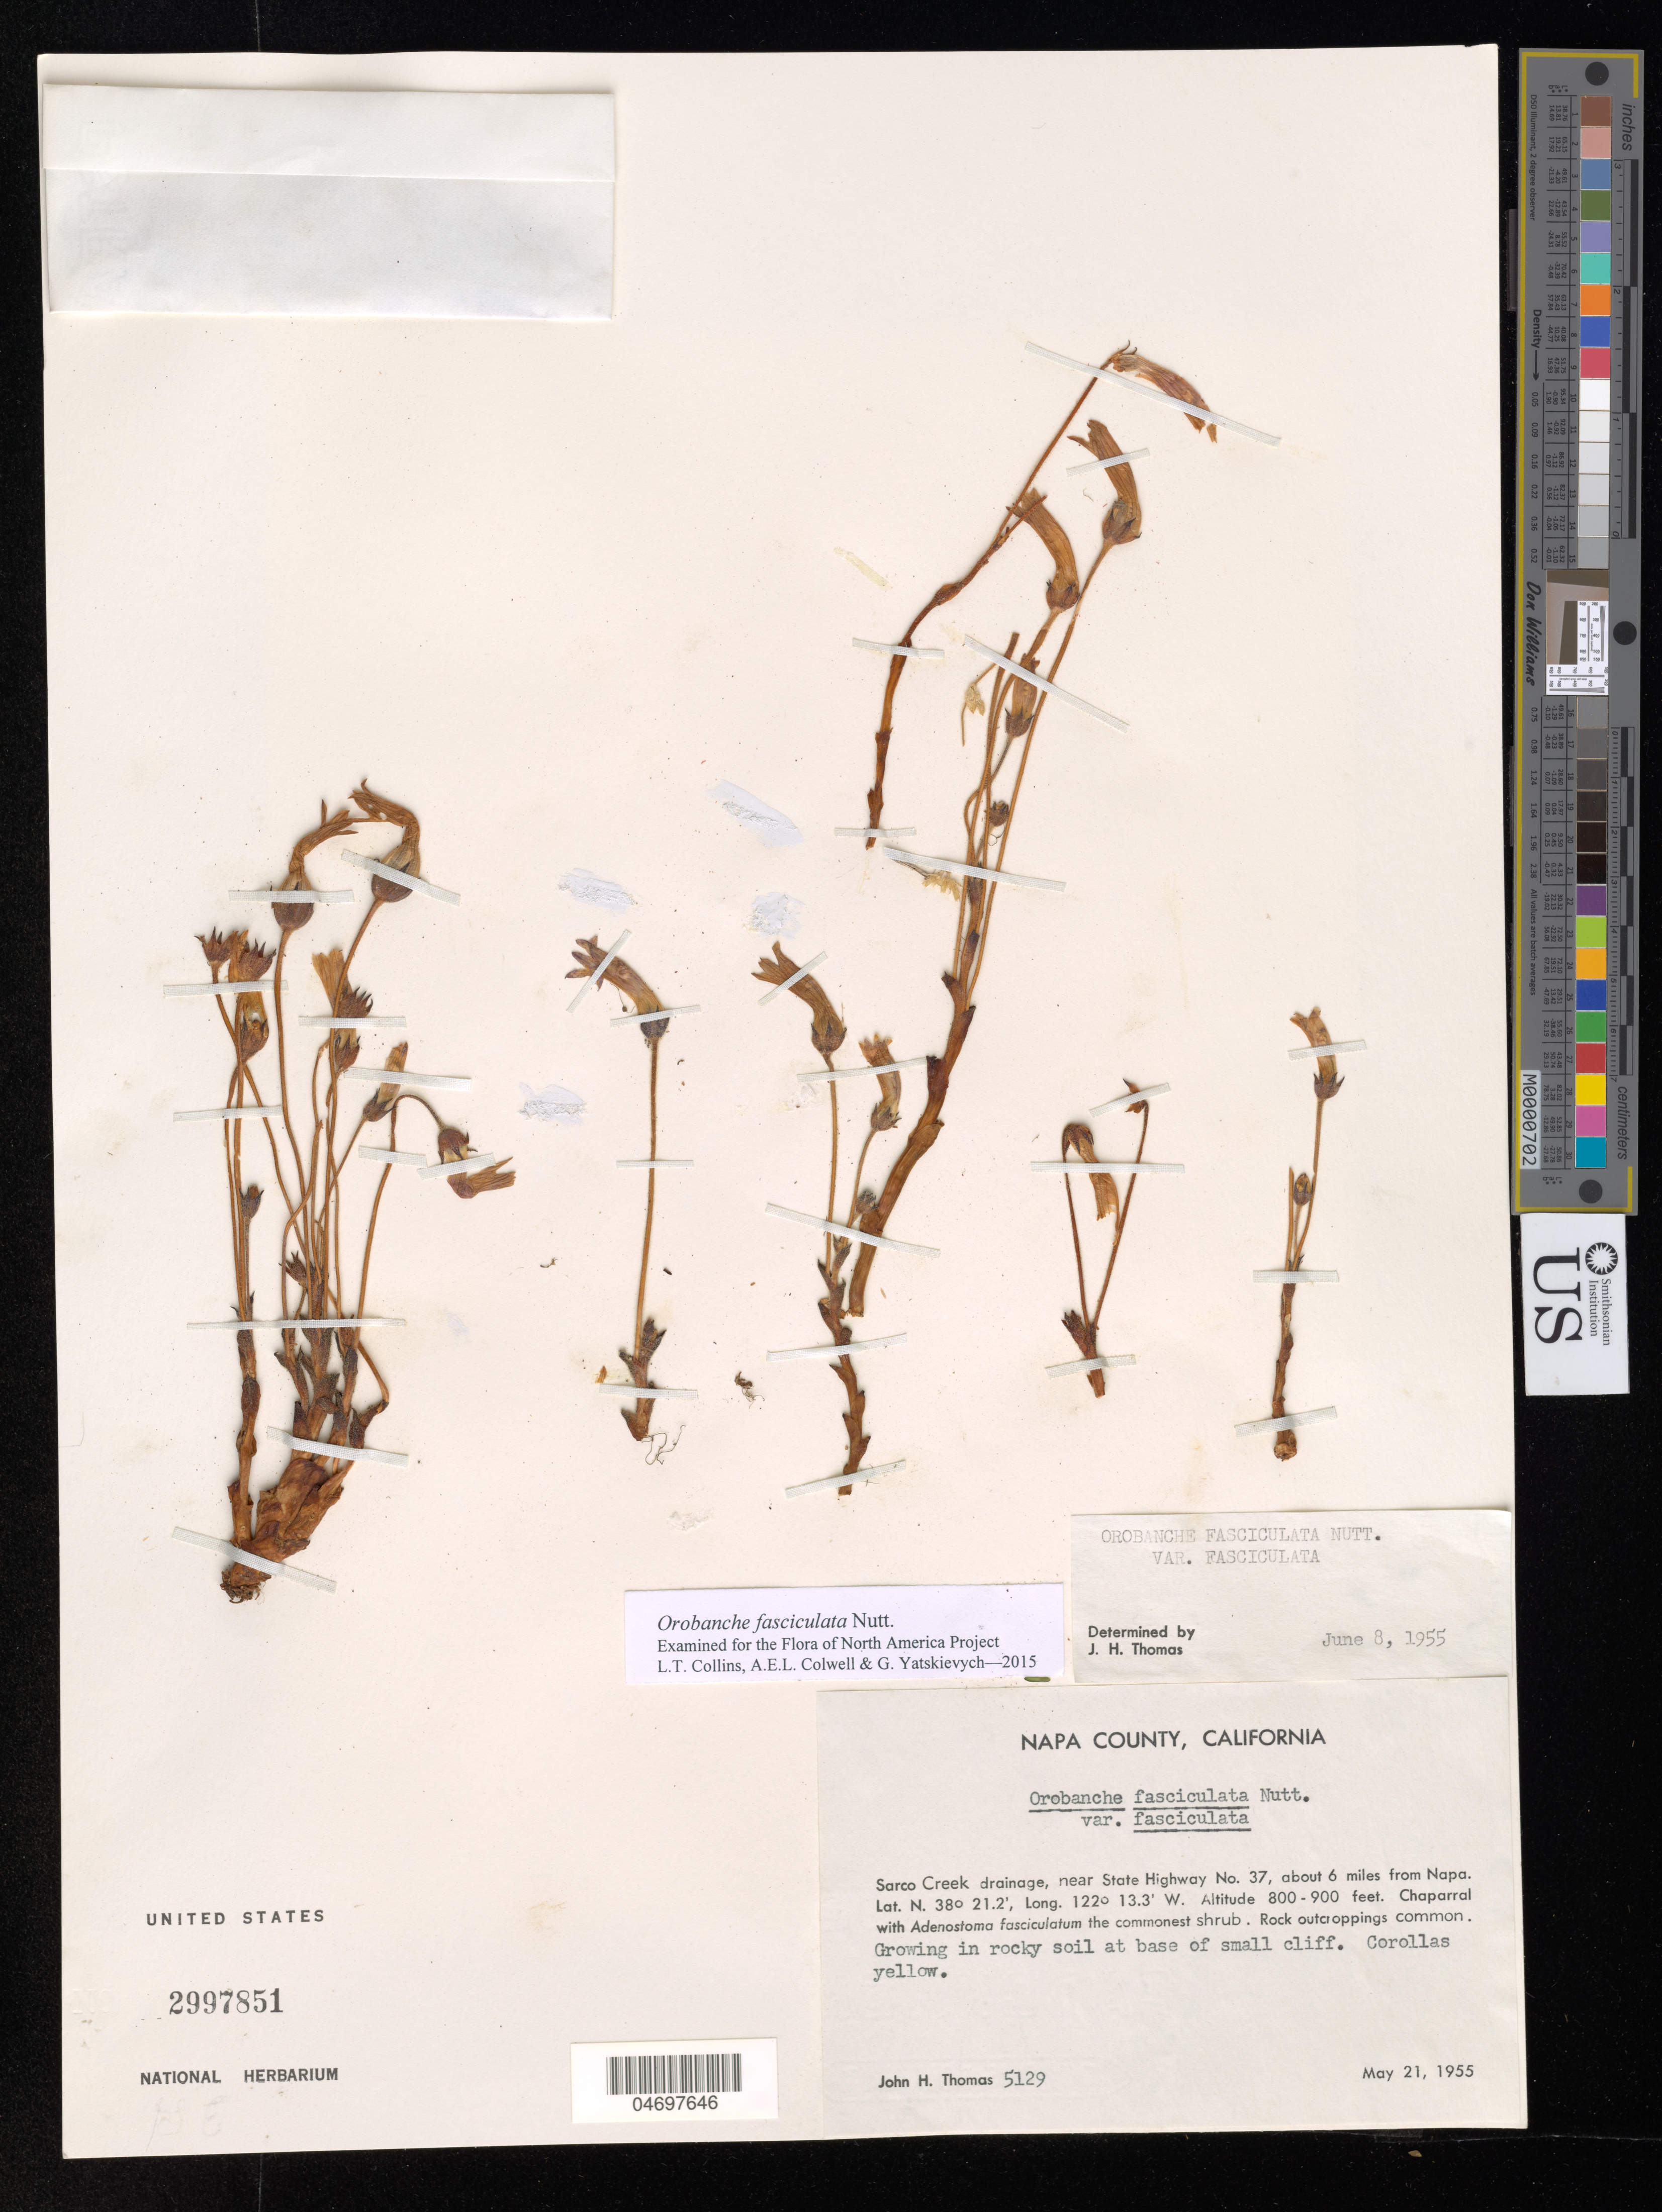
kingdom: Plantae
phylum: Tracheophyta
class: Magnoliopsida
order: Lamiales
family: Orobanchaceae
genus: Orobanche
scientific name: Orobanche fasciculata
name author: Nutt.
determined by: Collins, L. T.; Colwell, A. E.; Yatskievych, G. A.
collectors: J. H. Thomas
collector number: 5129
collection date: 1955-05-21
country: United States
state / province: California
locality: Sarco Creek drainage, near State Highway No. 37 about 6 miles from Napa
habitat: Growing in rocky soil at base of small cliff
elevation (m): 244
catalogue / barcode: US 2997851